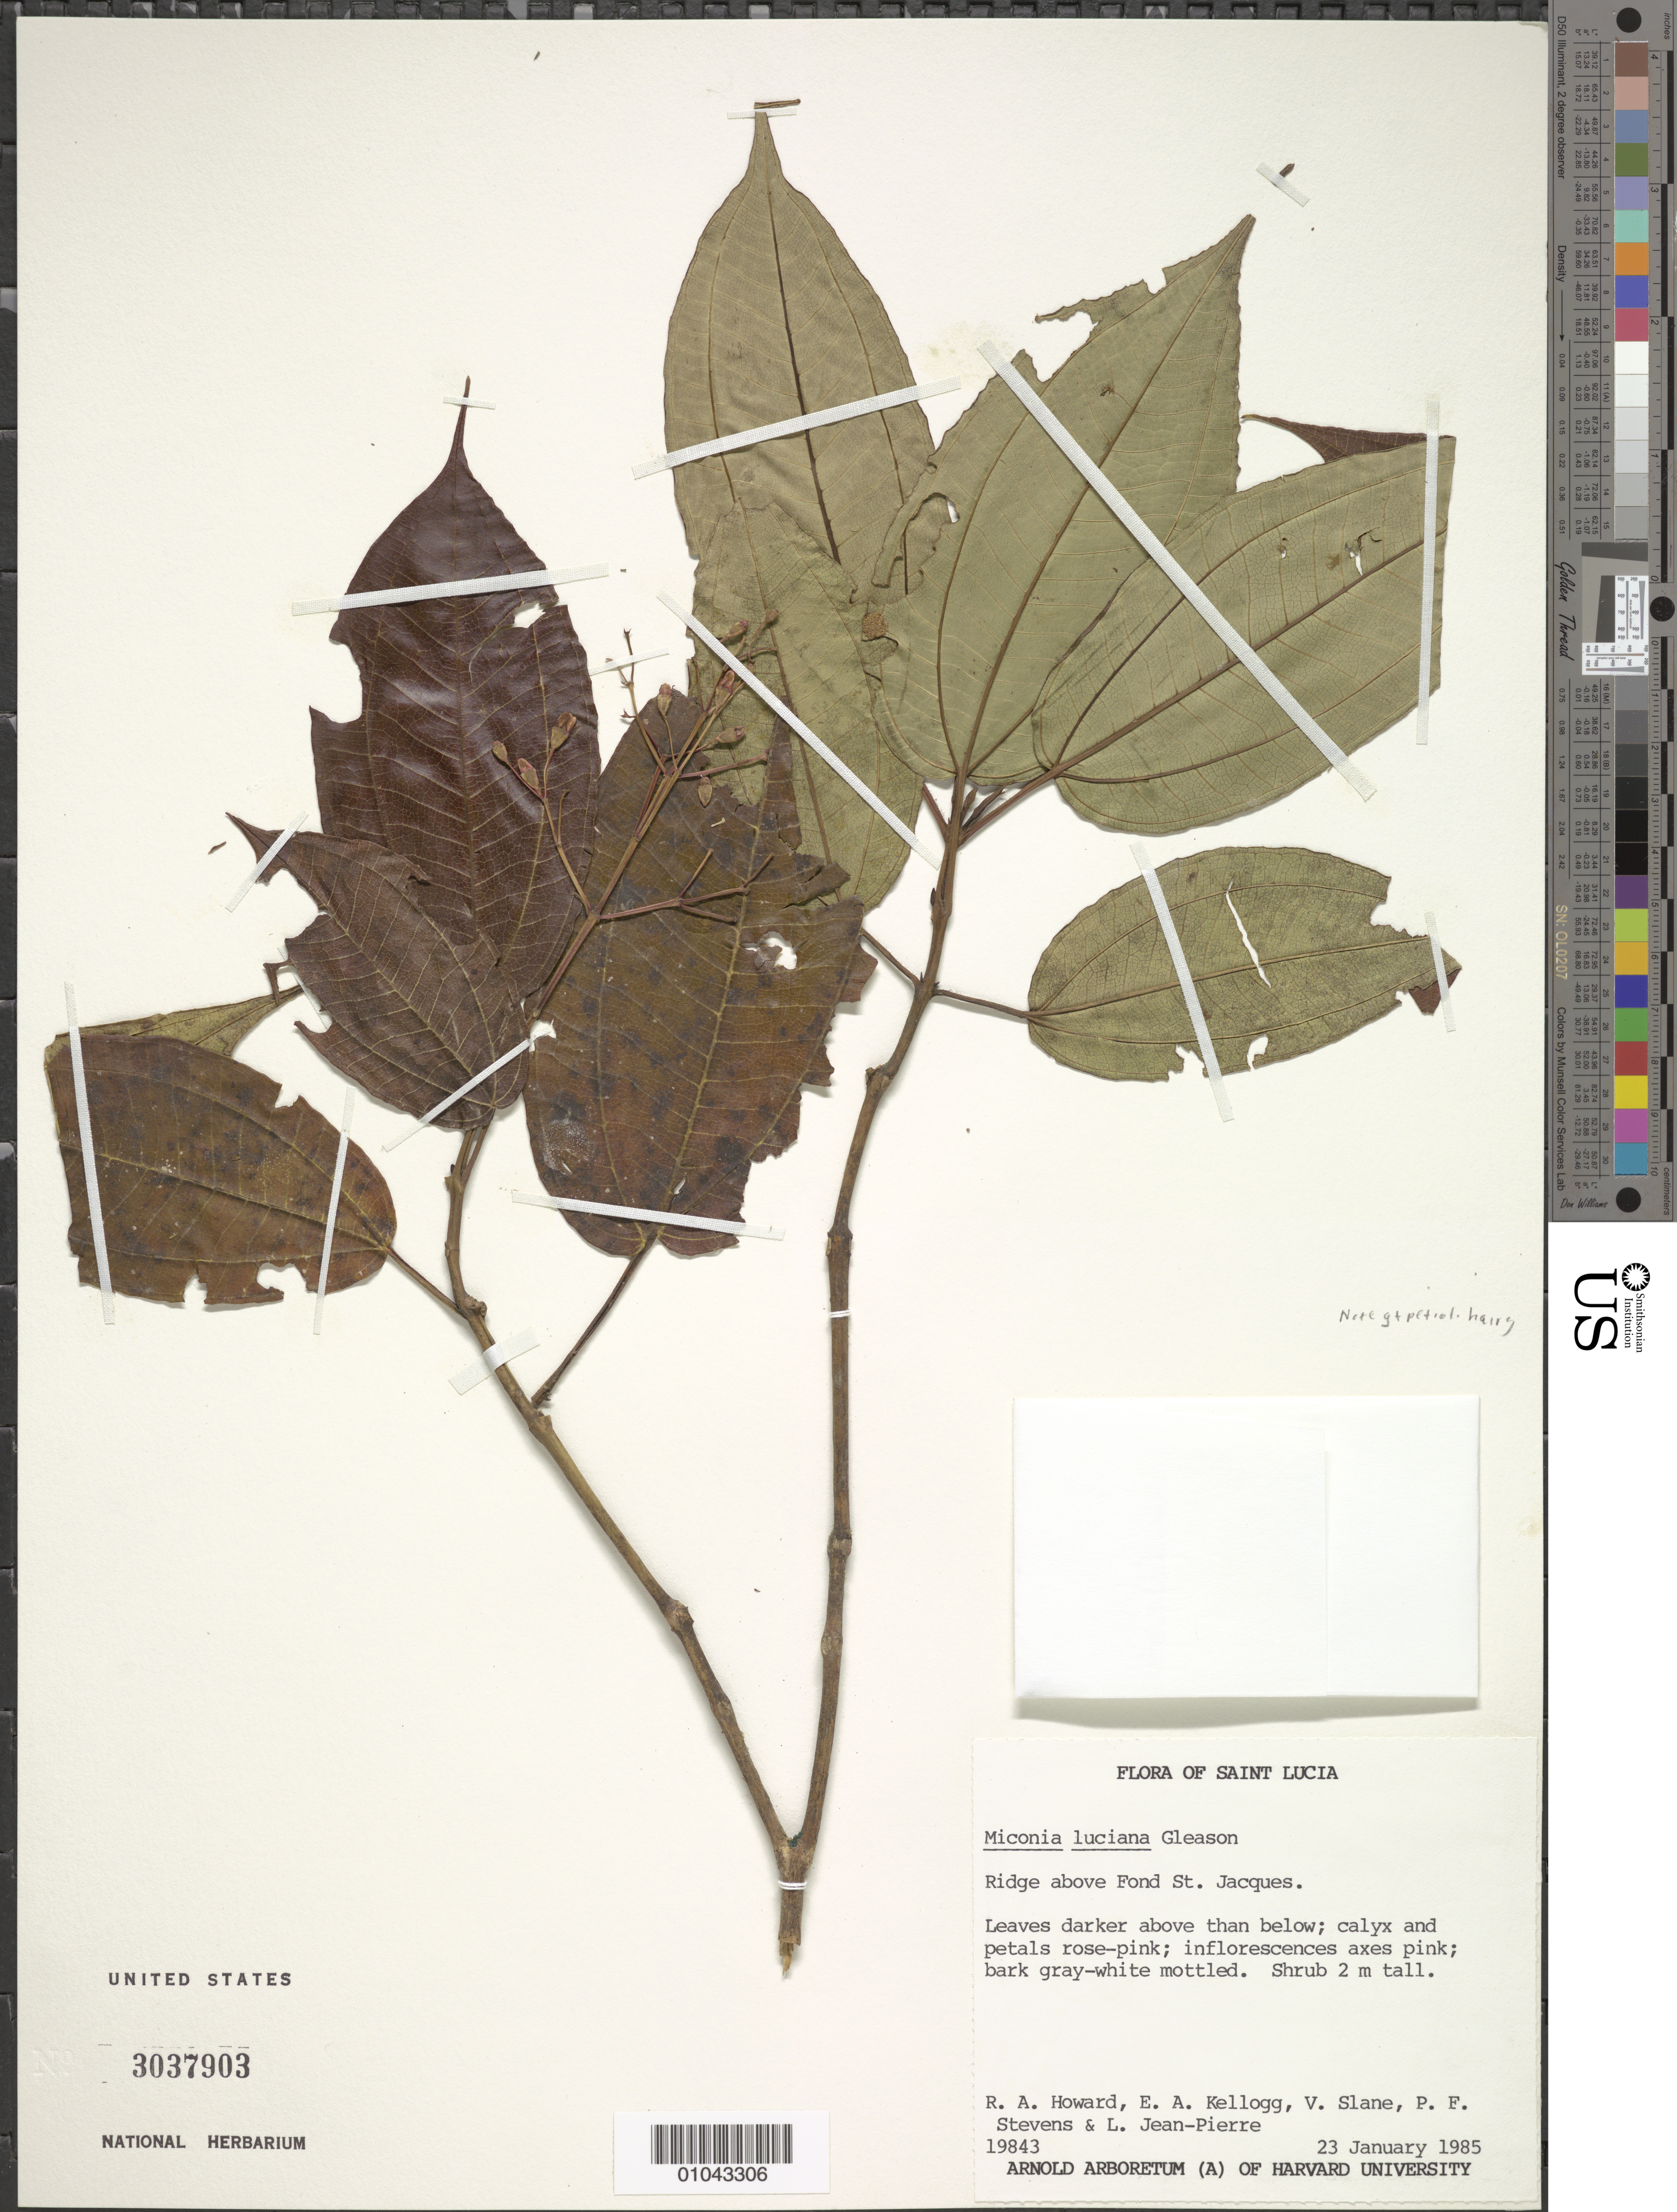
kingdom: Plantae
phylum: Tracheophyta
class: Magnoliopsida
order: Myrtales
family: Melastomataceae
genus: Miconia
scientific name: Miconia luciana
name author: Gleason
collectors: R. A. Howard, E. A. Kellogg, V. Slane, F. Stevens & L. L. Jean-Pierre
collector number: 19843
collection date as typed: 23 Jan 1985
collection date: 1985-01-23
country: St. Lucia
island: St. Lucia I.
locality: Fond St. Jacques, ridge above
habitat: Ridge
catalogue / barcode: US 3037903